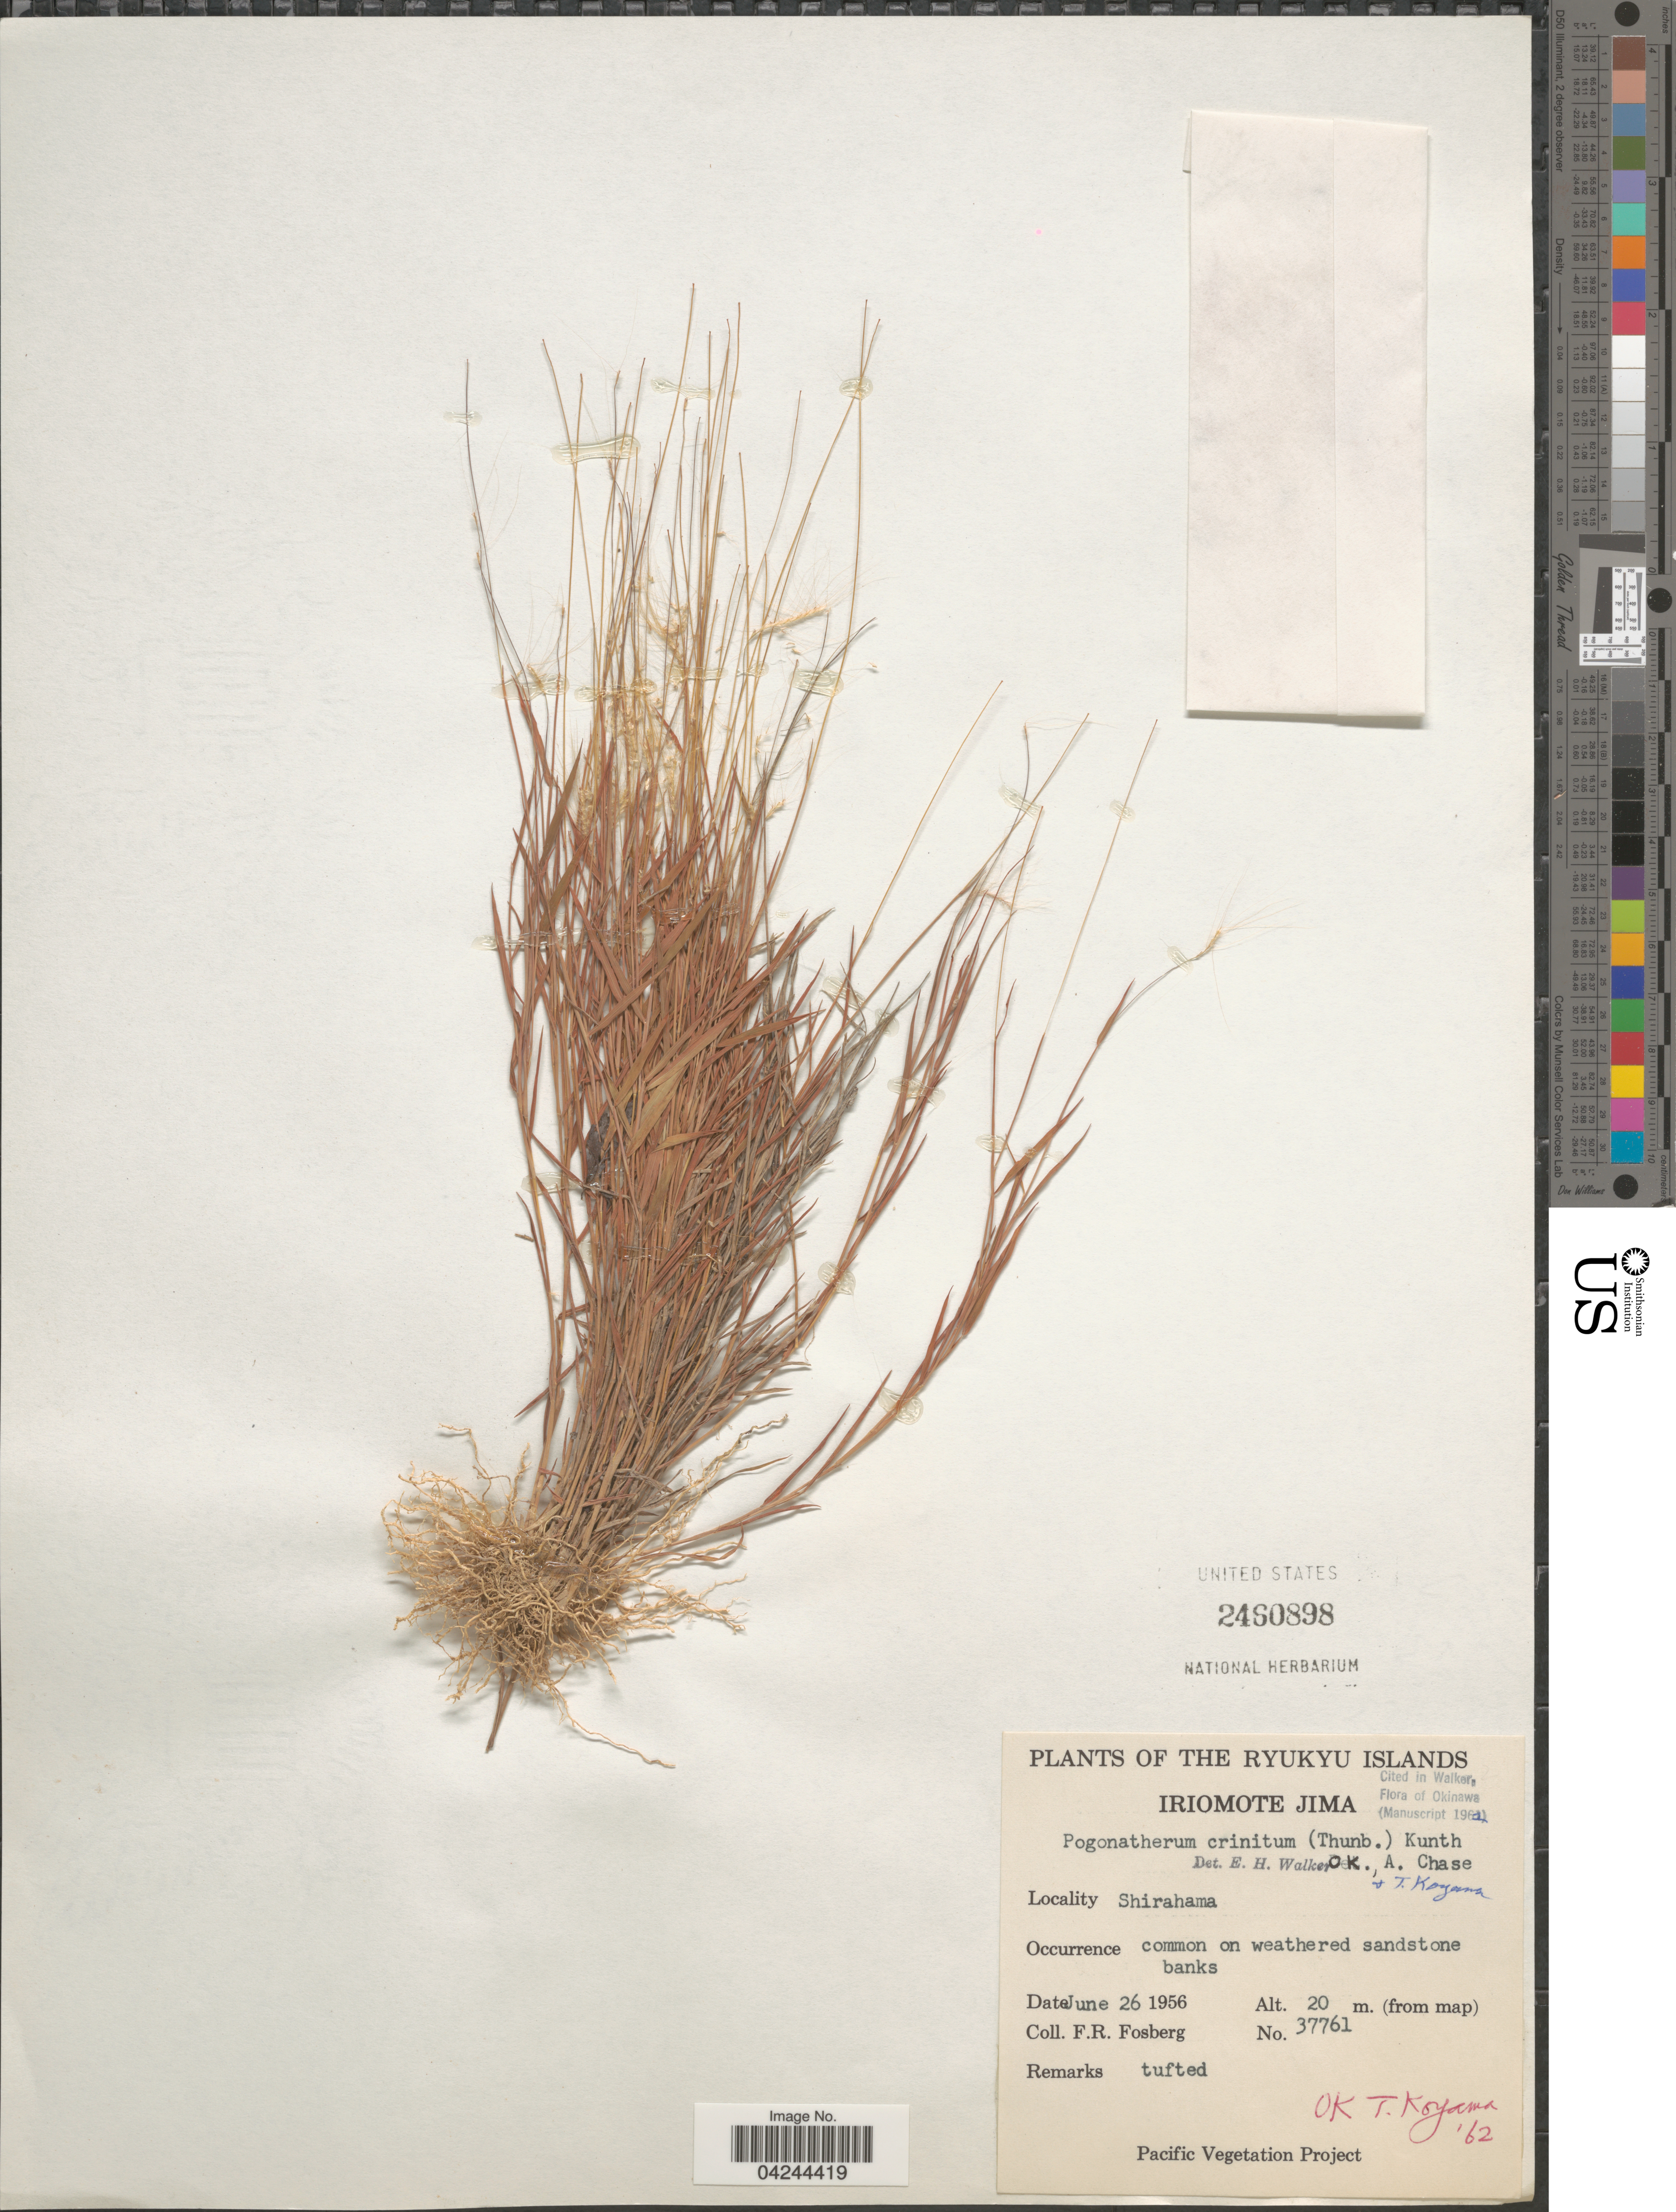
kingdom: Plantae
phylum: Tracheophyta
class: Liliopsida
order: Poales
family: Poaceae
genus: Pogonatherum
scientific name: Pogonatherum crinitum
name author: (Thunb.) Kunth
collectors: F. R. Fosberg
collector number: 37761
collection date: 1956-06-26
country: Japan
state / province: Okinawa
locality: The Ryukyu Islands. Iriomote Jima. Shirahama. Common on weathered sandstone banks.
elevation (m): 20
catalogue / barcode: US 2460898